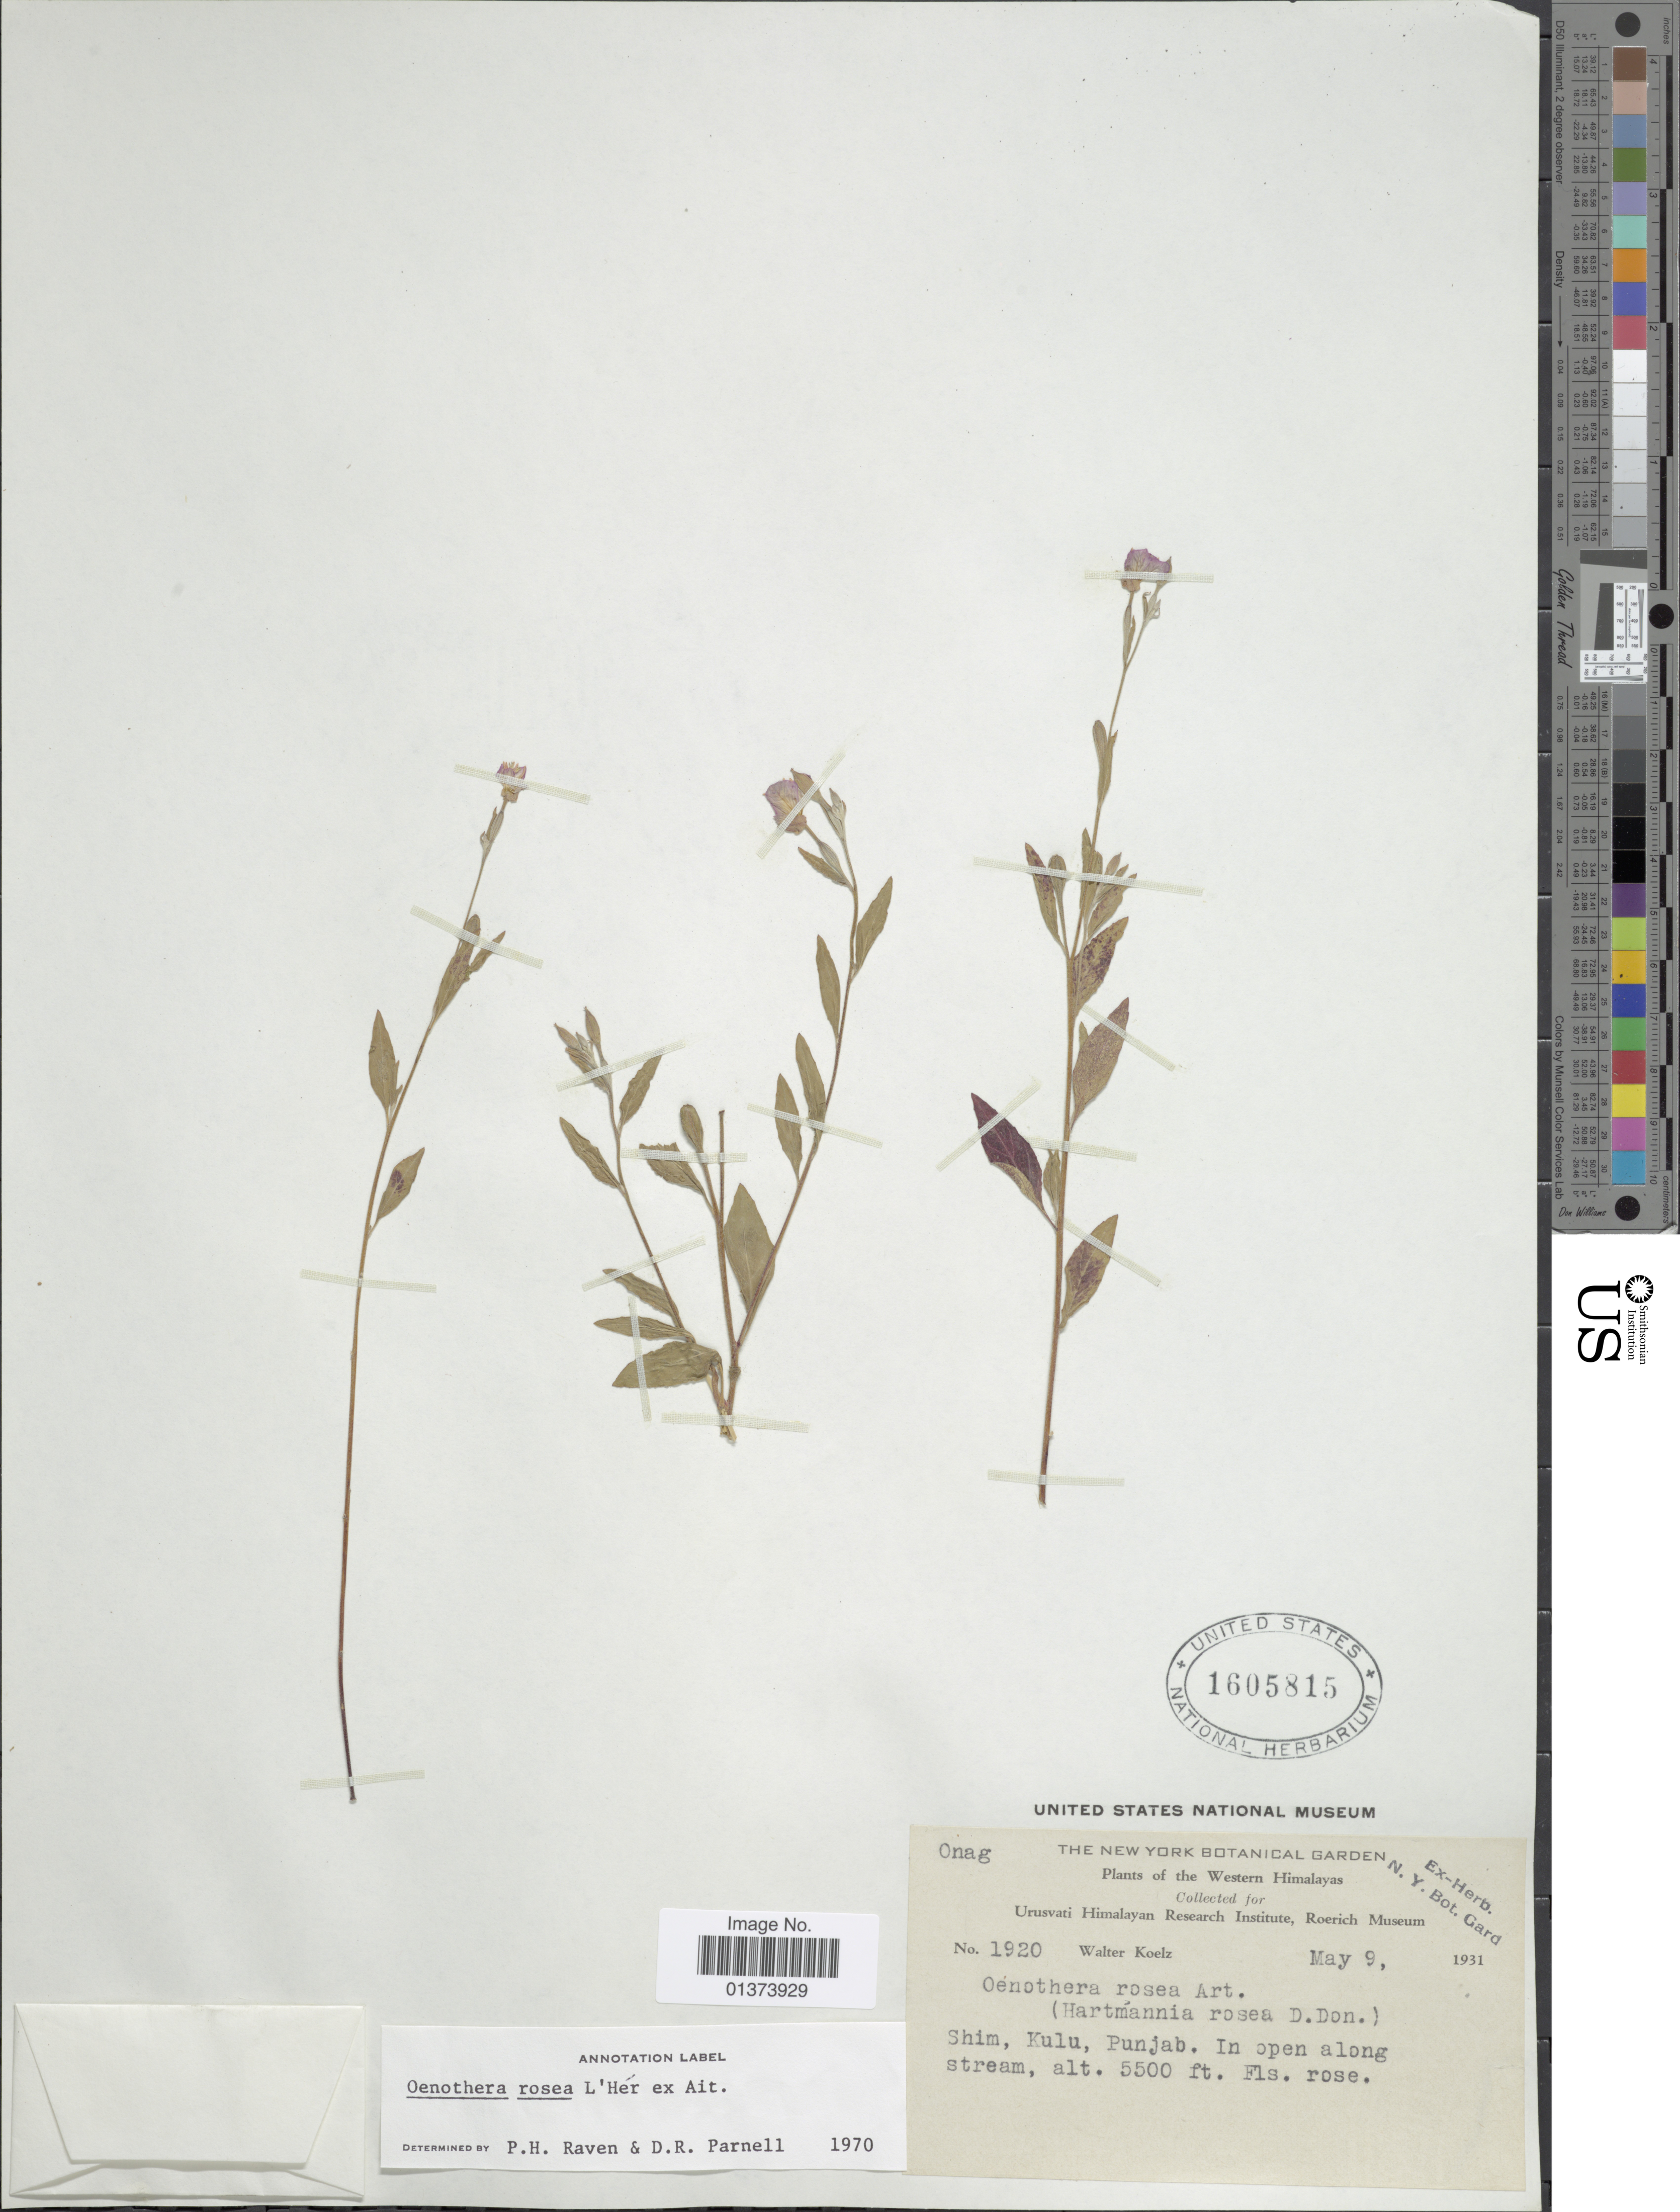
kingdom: Plantae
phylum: Tracheophyta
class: Magnoliopsida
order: Myrtales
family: Onagraceae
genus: Oenothera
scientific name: Oenothera rosea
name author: L'Hér. ex Aiton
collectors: W. N. Koelz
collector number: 1920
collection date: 1931-05-09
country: India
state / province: Punjab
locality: Western Himalayas, Shim, Kulu, In open along stream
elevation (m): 1676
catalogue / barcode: US 1605815